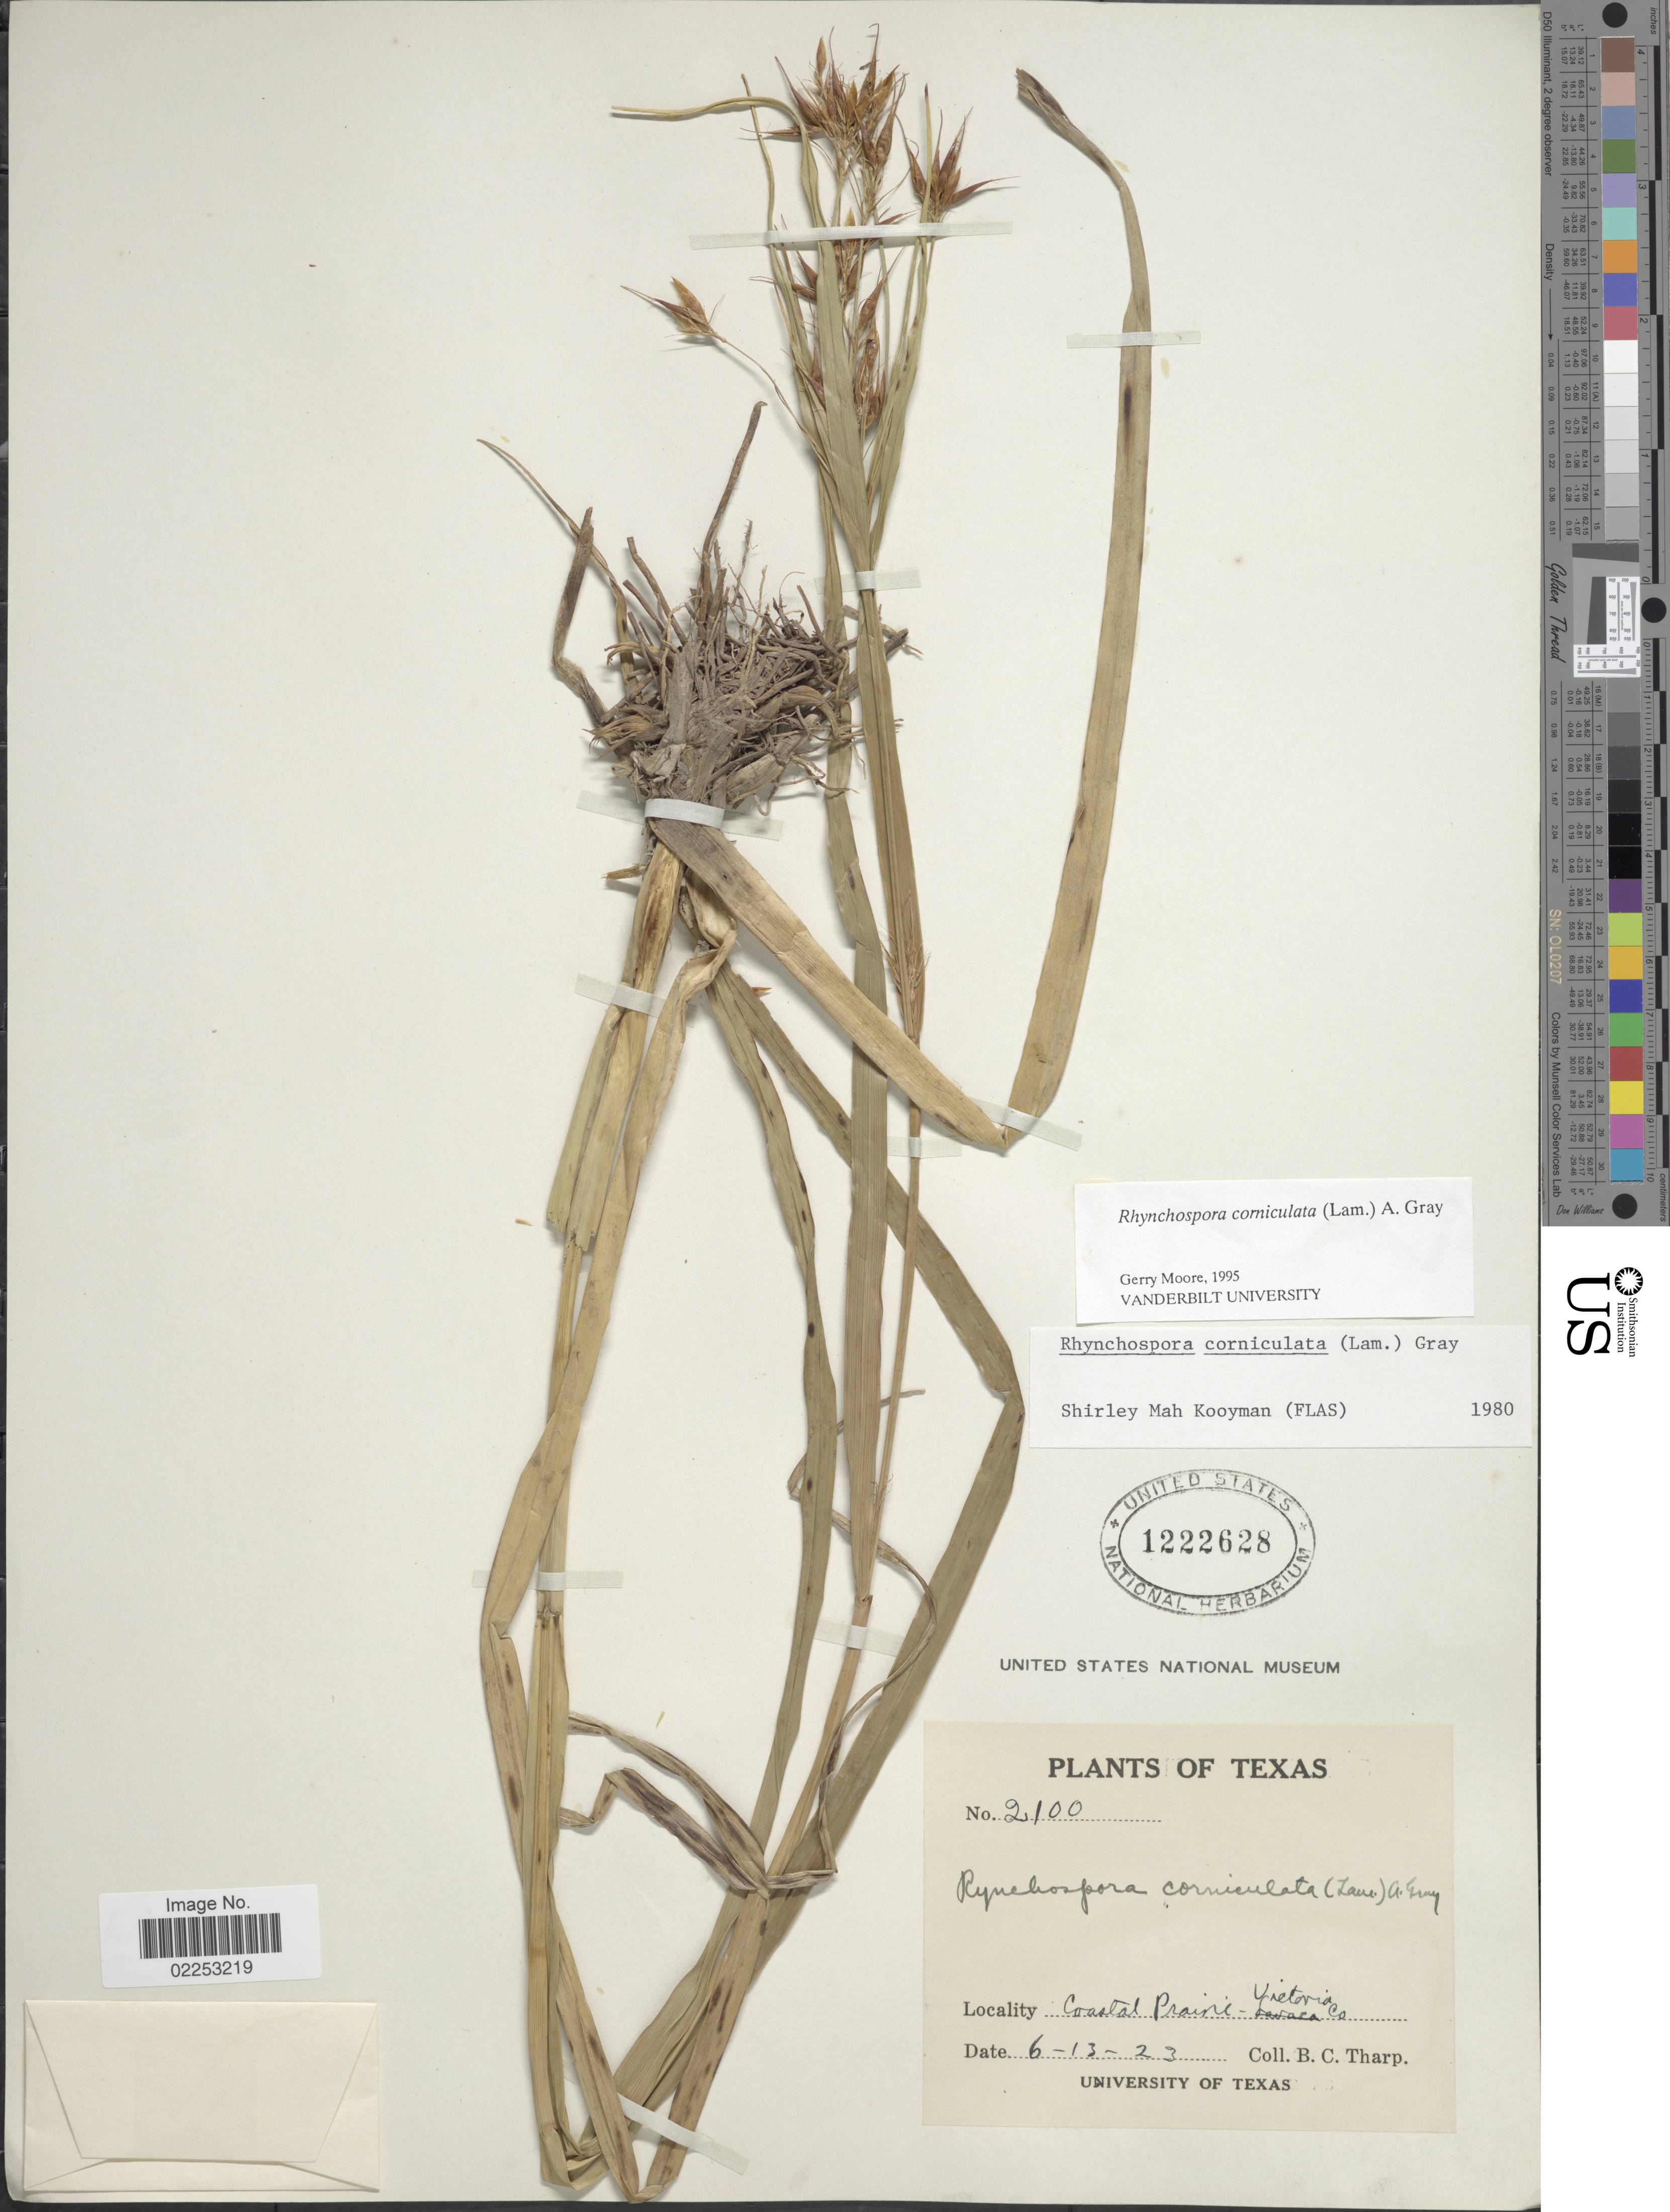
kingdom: Plantae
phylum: Tracheophyta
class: Liliopsida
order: Poales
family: Cyperaceae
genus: Rhynchospora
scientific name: Rhynchospora corniculata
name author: (Lam.) A. Gray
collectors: B. C. Tharp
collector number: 2100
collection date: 1923-06-13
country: United States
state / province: Texas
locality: Coastal Plain - Victoria Co.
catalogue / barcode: US 1222628